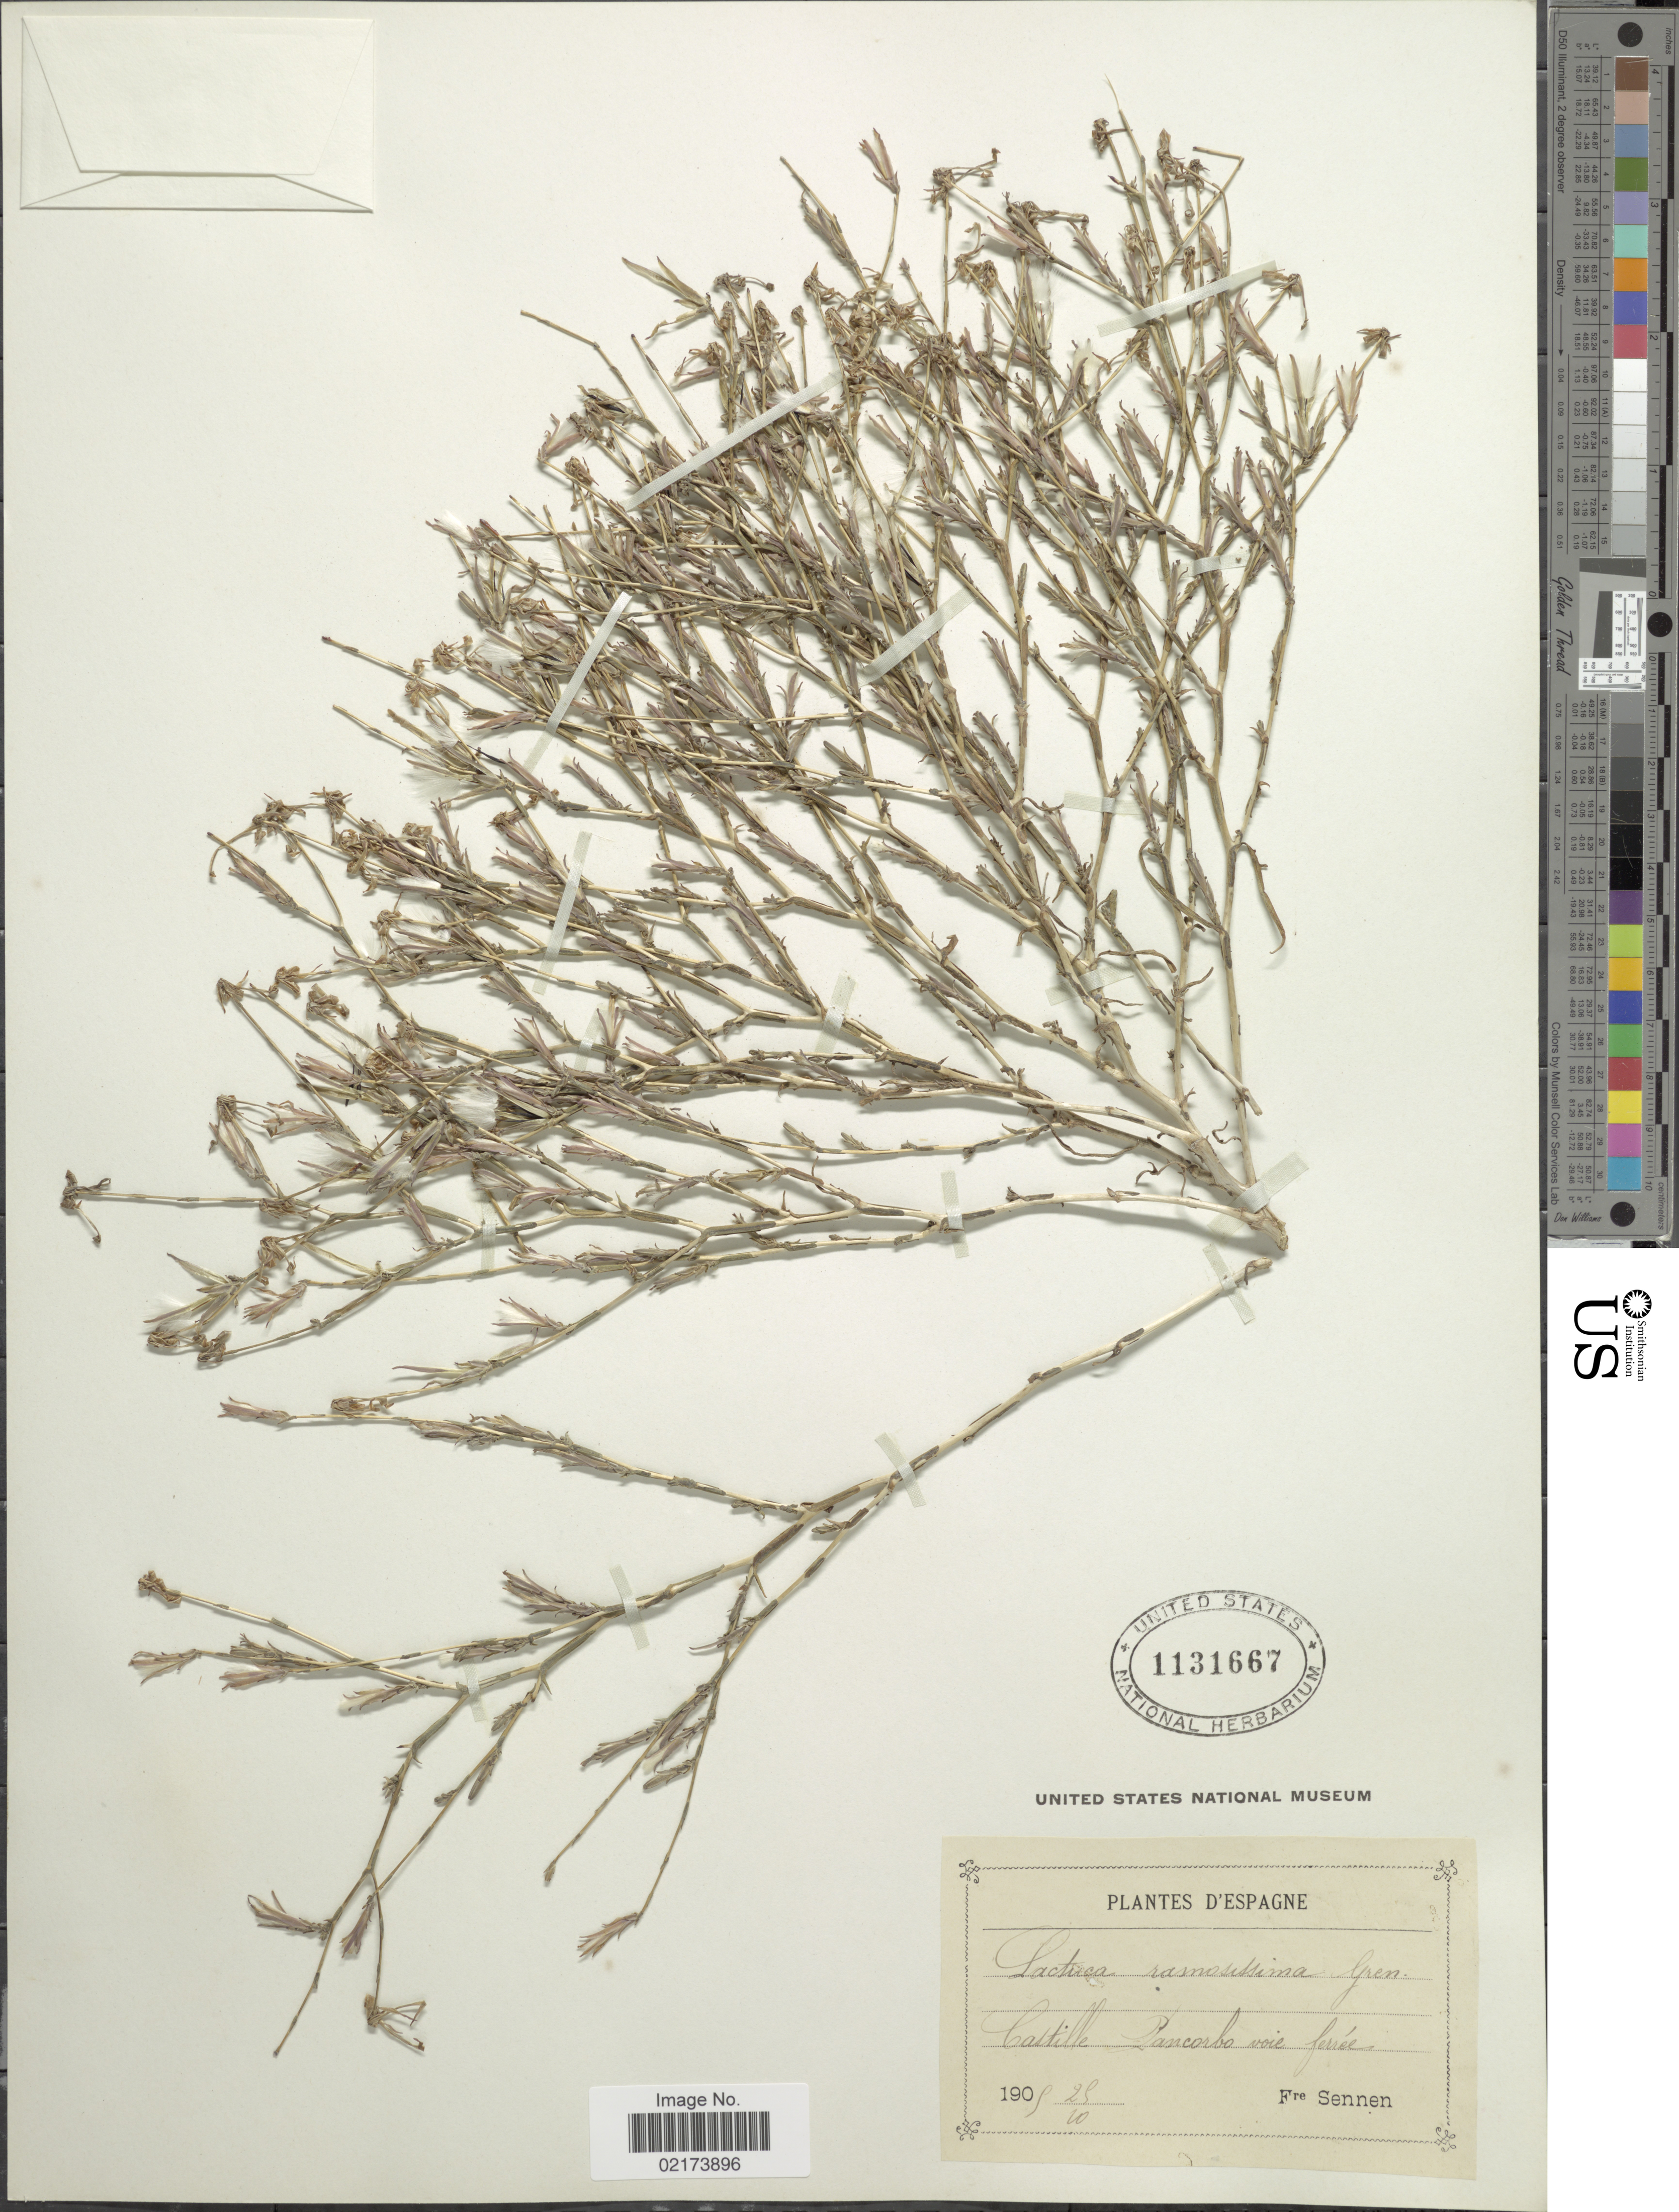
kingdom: Plantae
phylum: Tracheophyta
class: Magnoliopsida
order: Asterales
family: Asteraceae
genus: Lactuca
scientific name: Lactuca viminea subsp. ramosissima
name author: (All.) Arcang.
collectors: E. Sennen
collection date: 1905-10-25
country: Spain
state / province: Castilla y León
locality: Castille Pancorbo voie ferrée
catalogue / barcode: US 1131667